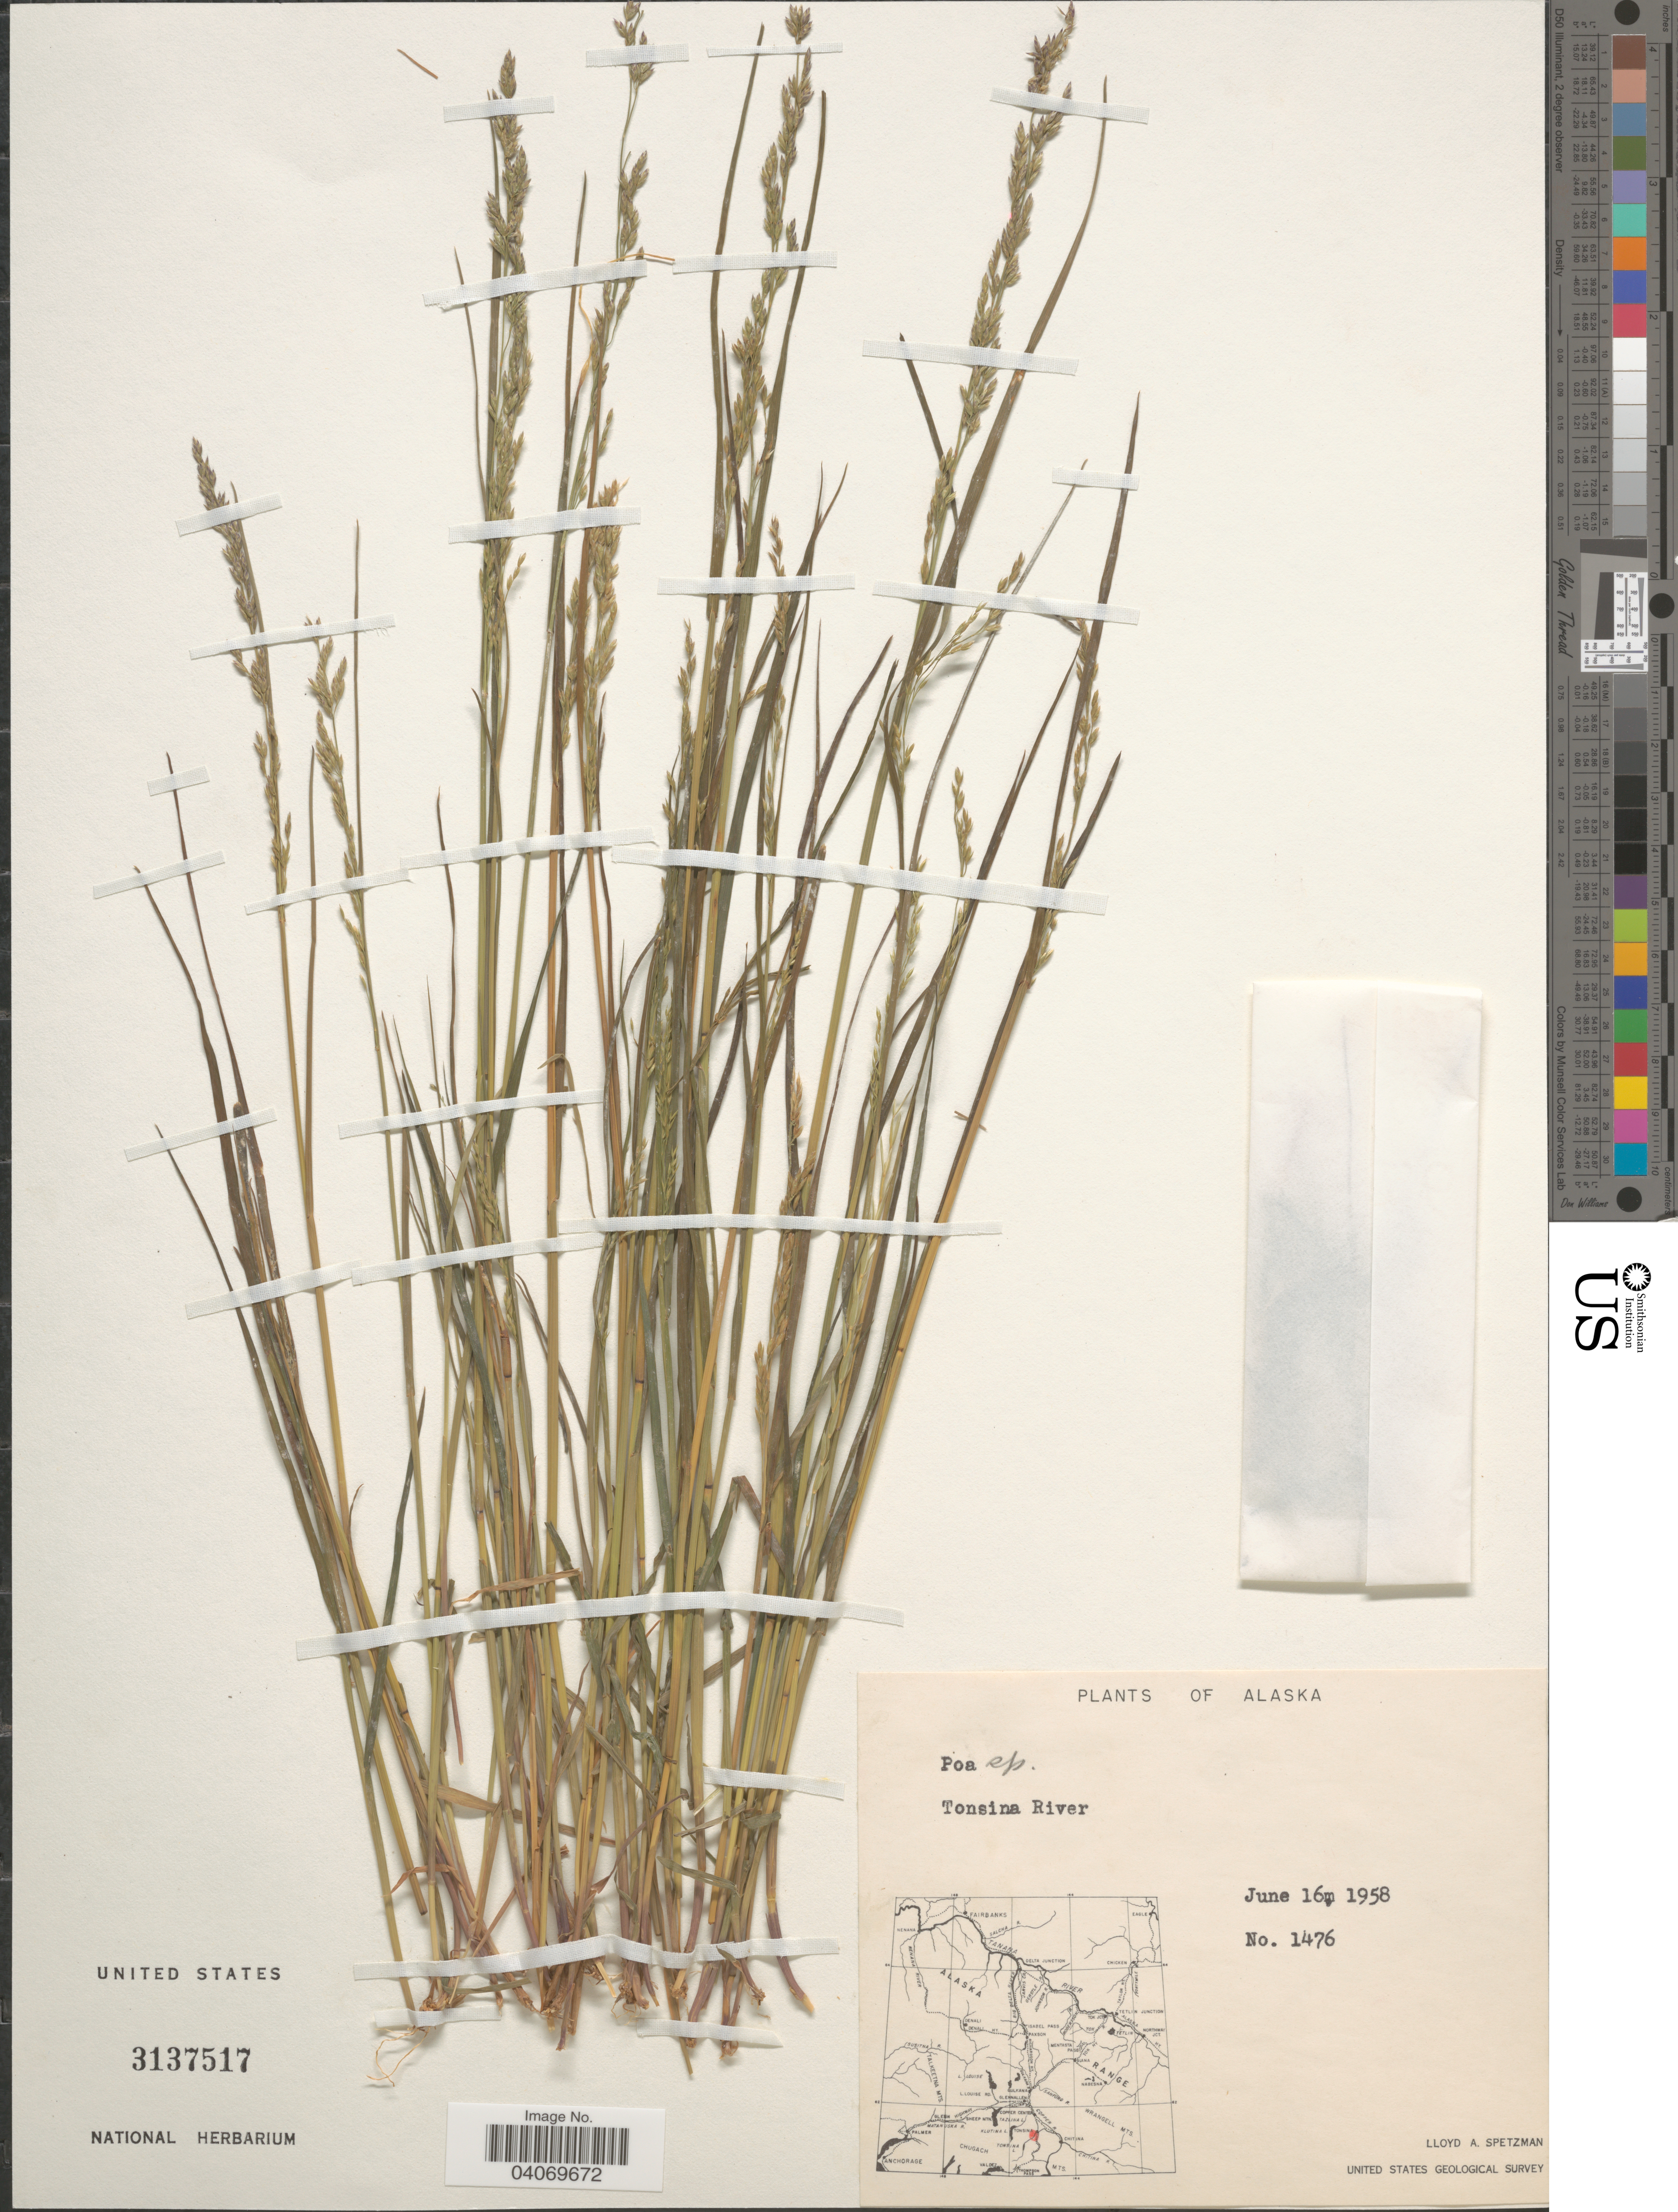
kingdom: Plantae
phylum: Tracheophyta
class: Liliopsida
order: Poales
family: Poaceae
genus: Poa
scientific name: Poa sp.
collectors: L. Spetzman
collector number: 1476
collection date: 1958-06-16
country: United States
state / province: Alaska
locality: Tonsina River. United States Geological Survey.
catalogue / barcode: US 3137517